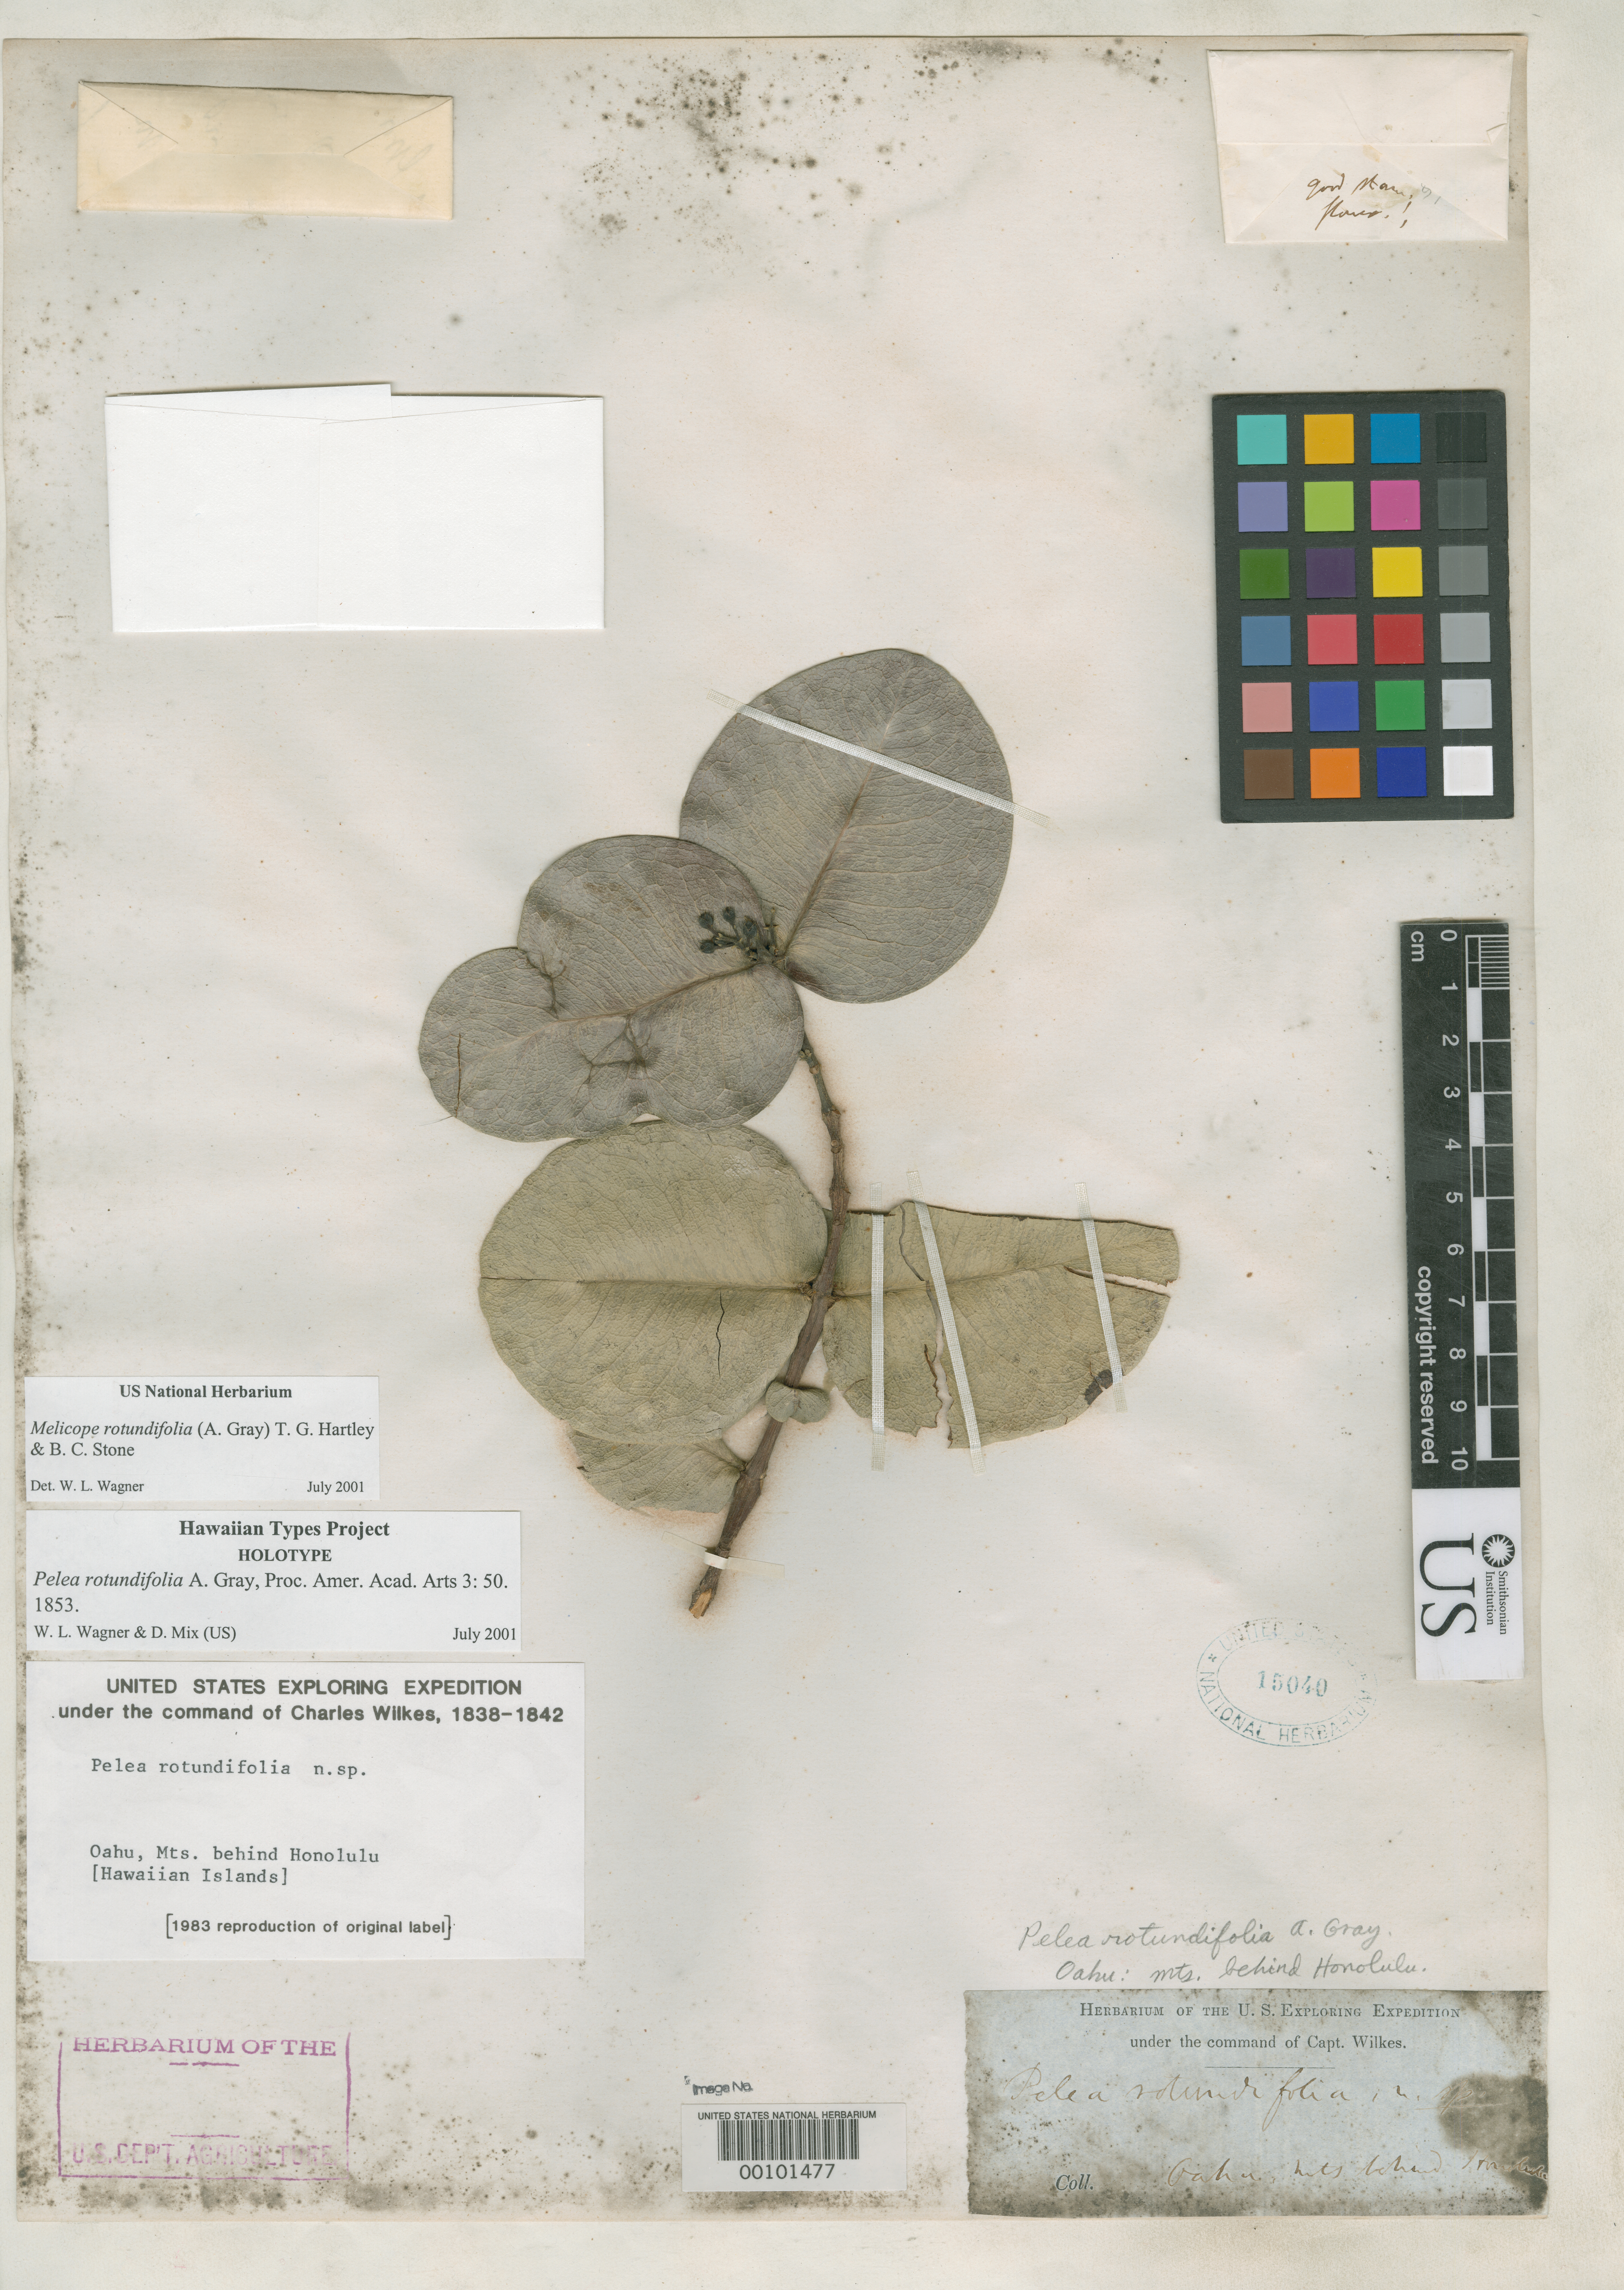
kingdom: Plantae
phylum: Tracheophyta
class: Magnoliopsida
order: Sapindales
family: Rutaceae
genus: Pelea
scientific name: Pelea rotundifolia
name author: A. Gray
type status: Holotype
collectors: Wilkes Explor. Exped.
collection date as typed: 1838 to -- --- 1842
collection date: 1838/1842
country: United States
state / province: Hawaii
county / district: Honolulu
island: Oahu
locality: Mountains behind Honolulu.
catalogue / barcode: US 15040